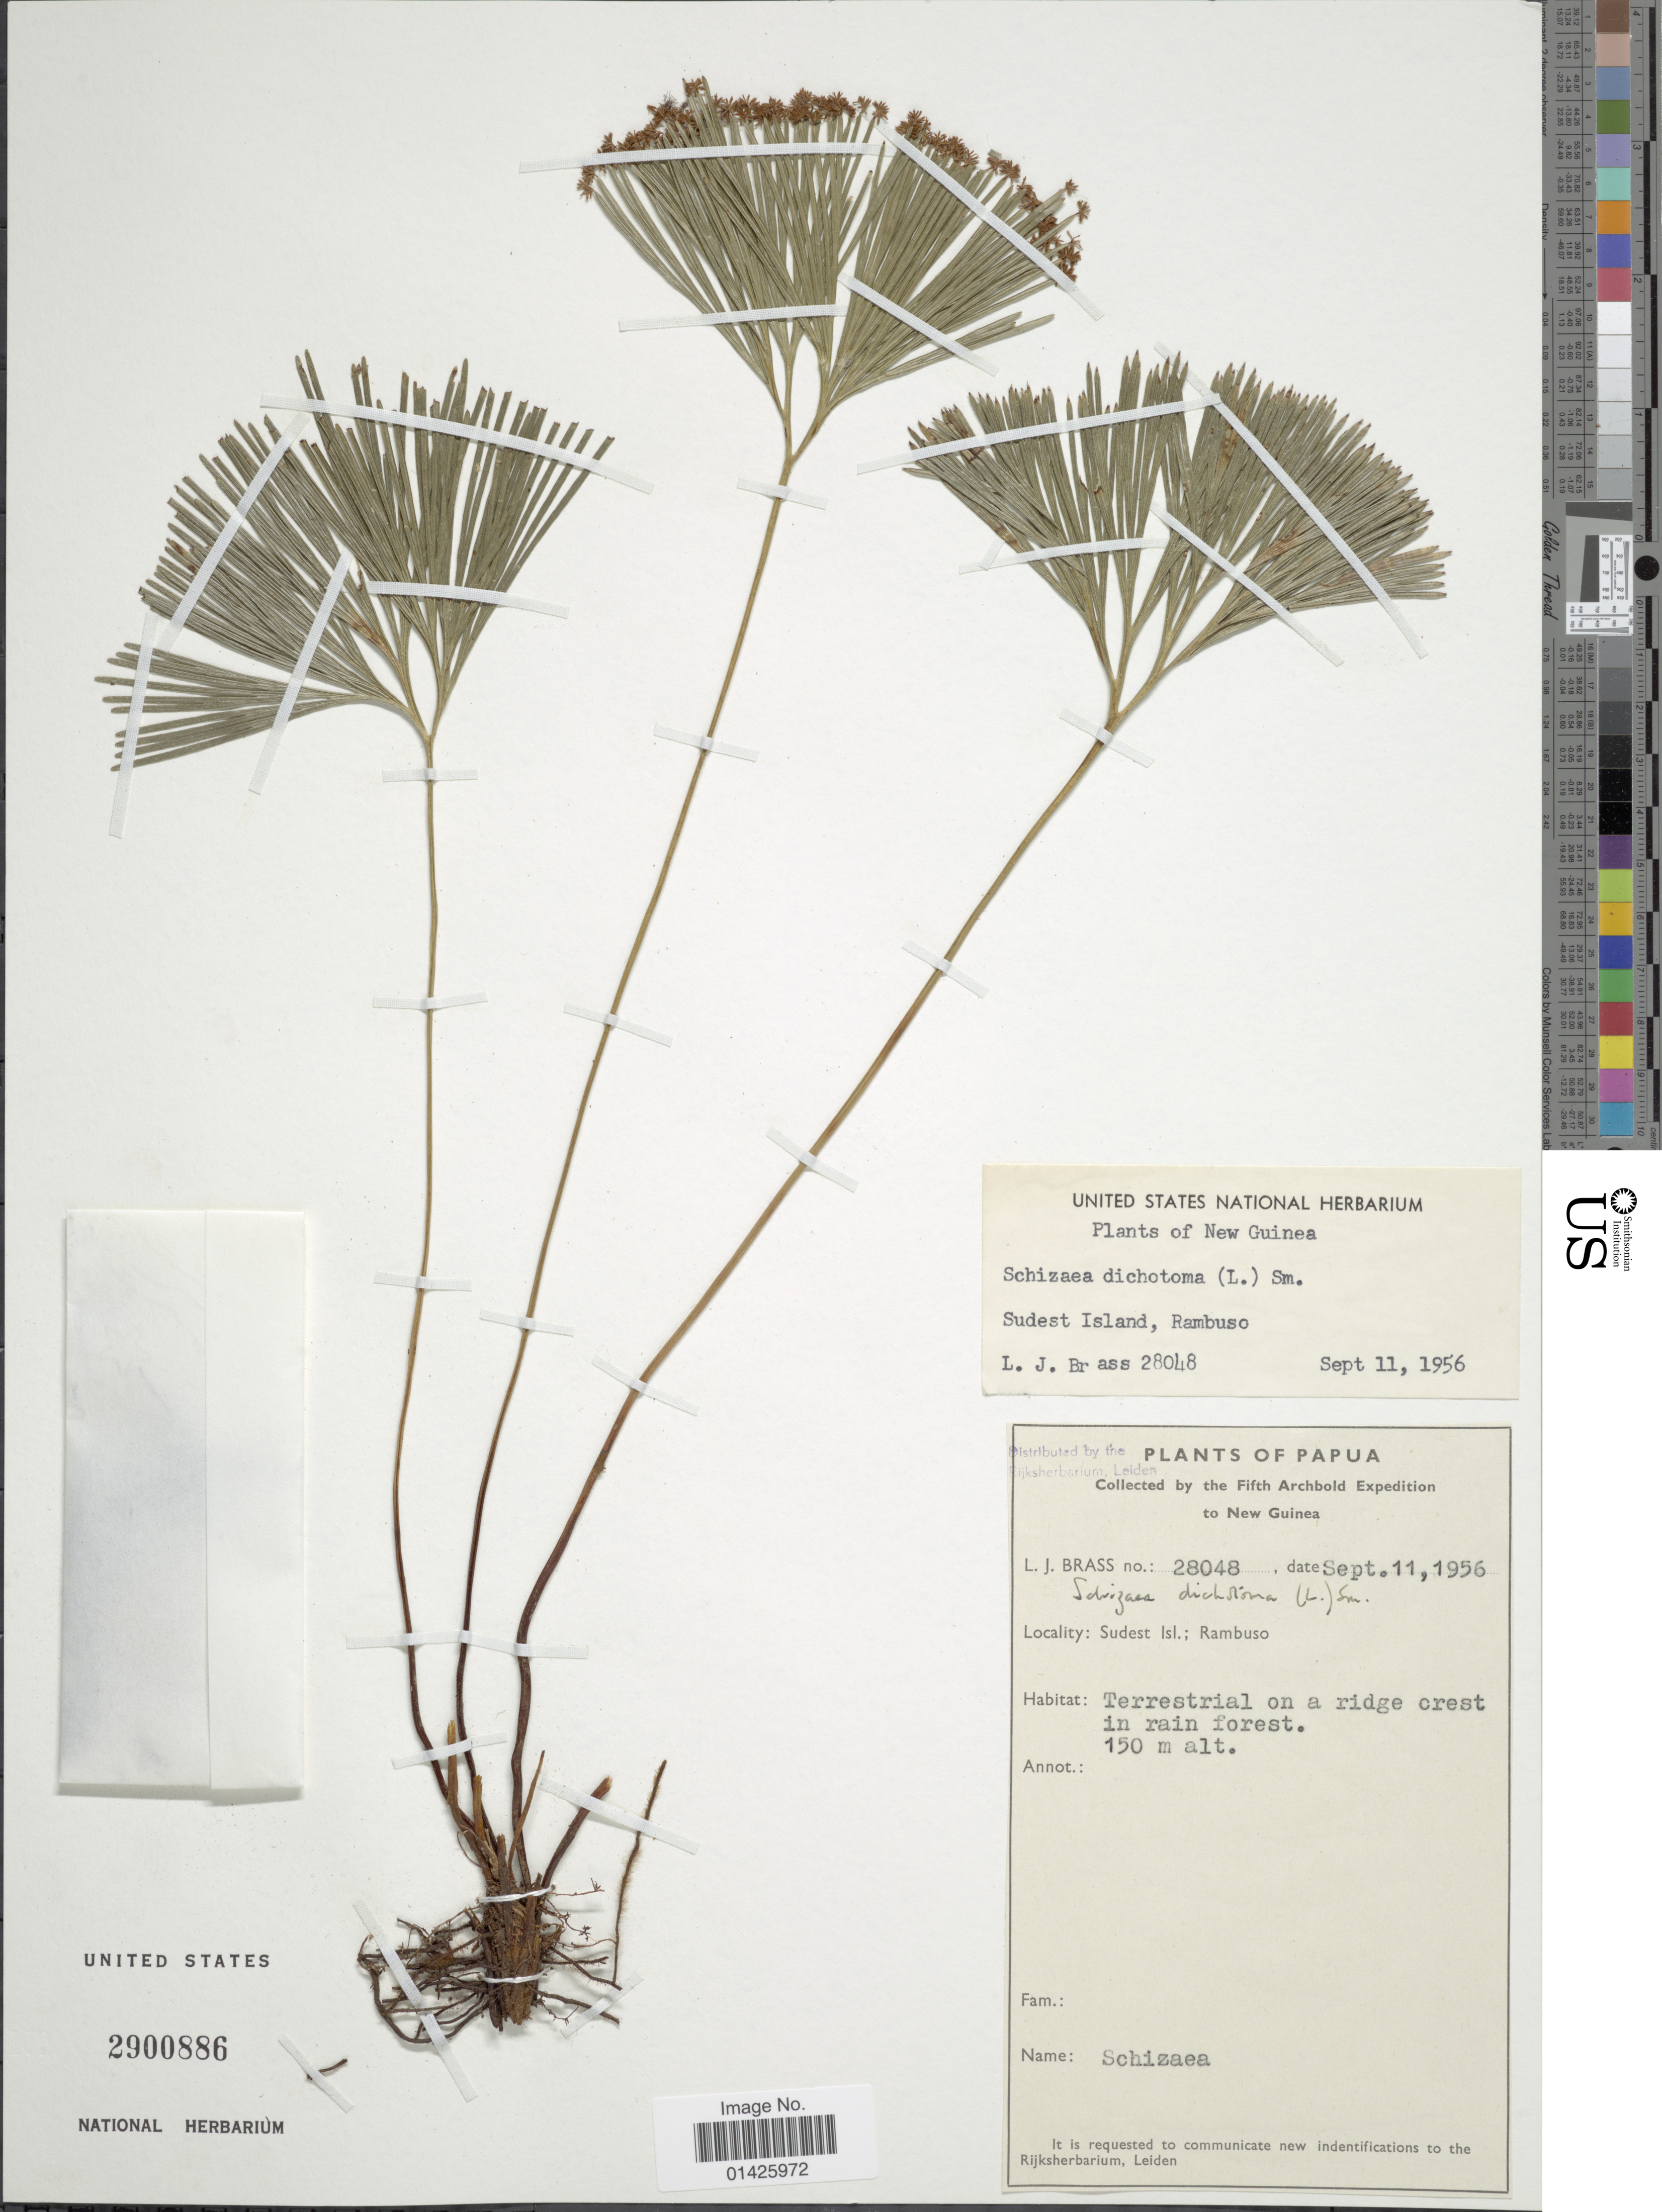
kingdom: Plantae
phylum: Tracheophyta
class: Polypodiopsida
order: Schizaeales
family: Schizaeaceae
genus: Schizaea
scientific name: Schizaea dichotoma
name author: (L.) J. Sm.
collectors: L. J. Brass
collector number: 28048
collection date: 1956-09-11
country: Papua New Guinea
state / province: Milne Bay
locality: New Guiea, Sudest Isl, Rambuso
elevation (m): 150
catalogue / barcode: US 2900886